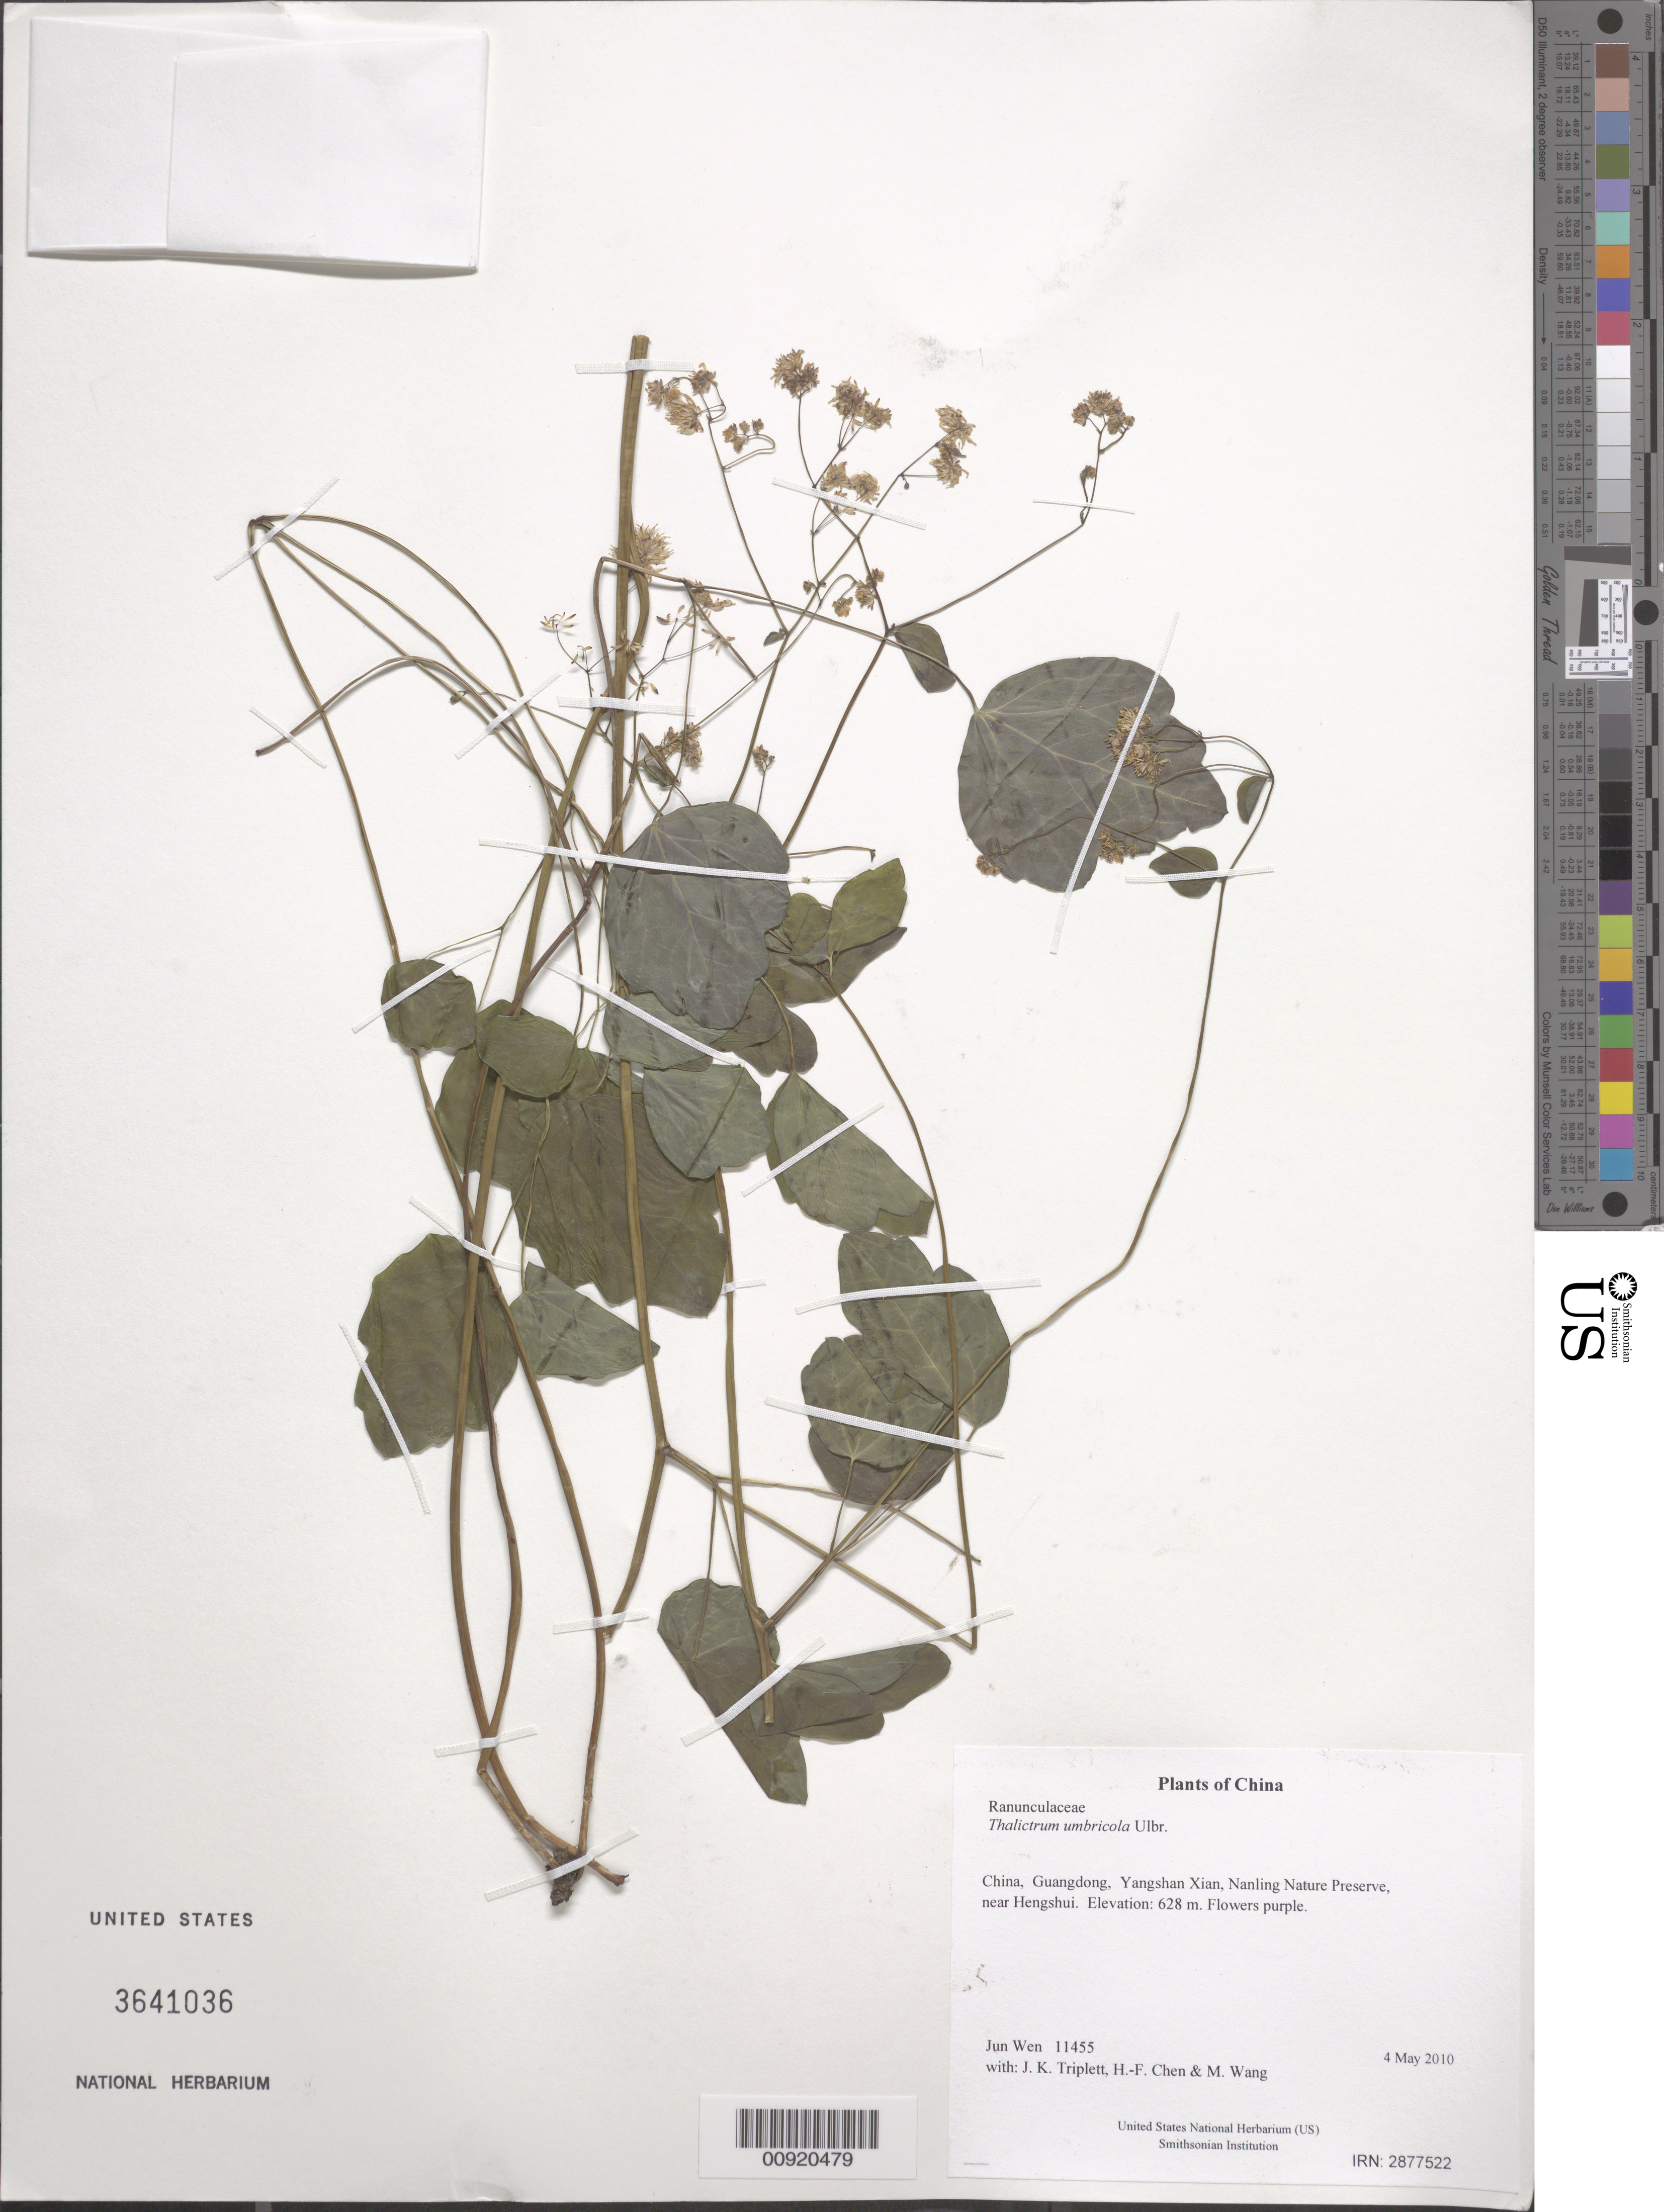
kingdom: Plantae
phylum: Tracheophyta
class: Magnoliopsida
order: Ranunculales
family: Ranunculaceae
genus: Thalictrum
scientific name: Thalictrum umbricola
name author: Ulbr.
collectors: J. Wen, J. K. Triplett, H.-F. Chen & M. Wang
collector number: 11455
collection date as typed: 4 May 2010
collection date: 2010-05-04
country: China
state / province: Guangdong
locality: Yangshan Xian, Nanling Nature Preserve, near Hengshui.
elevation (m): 628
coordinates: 24 51.659 N, 112 53.675 E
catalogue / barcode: US 3641036